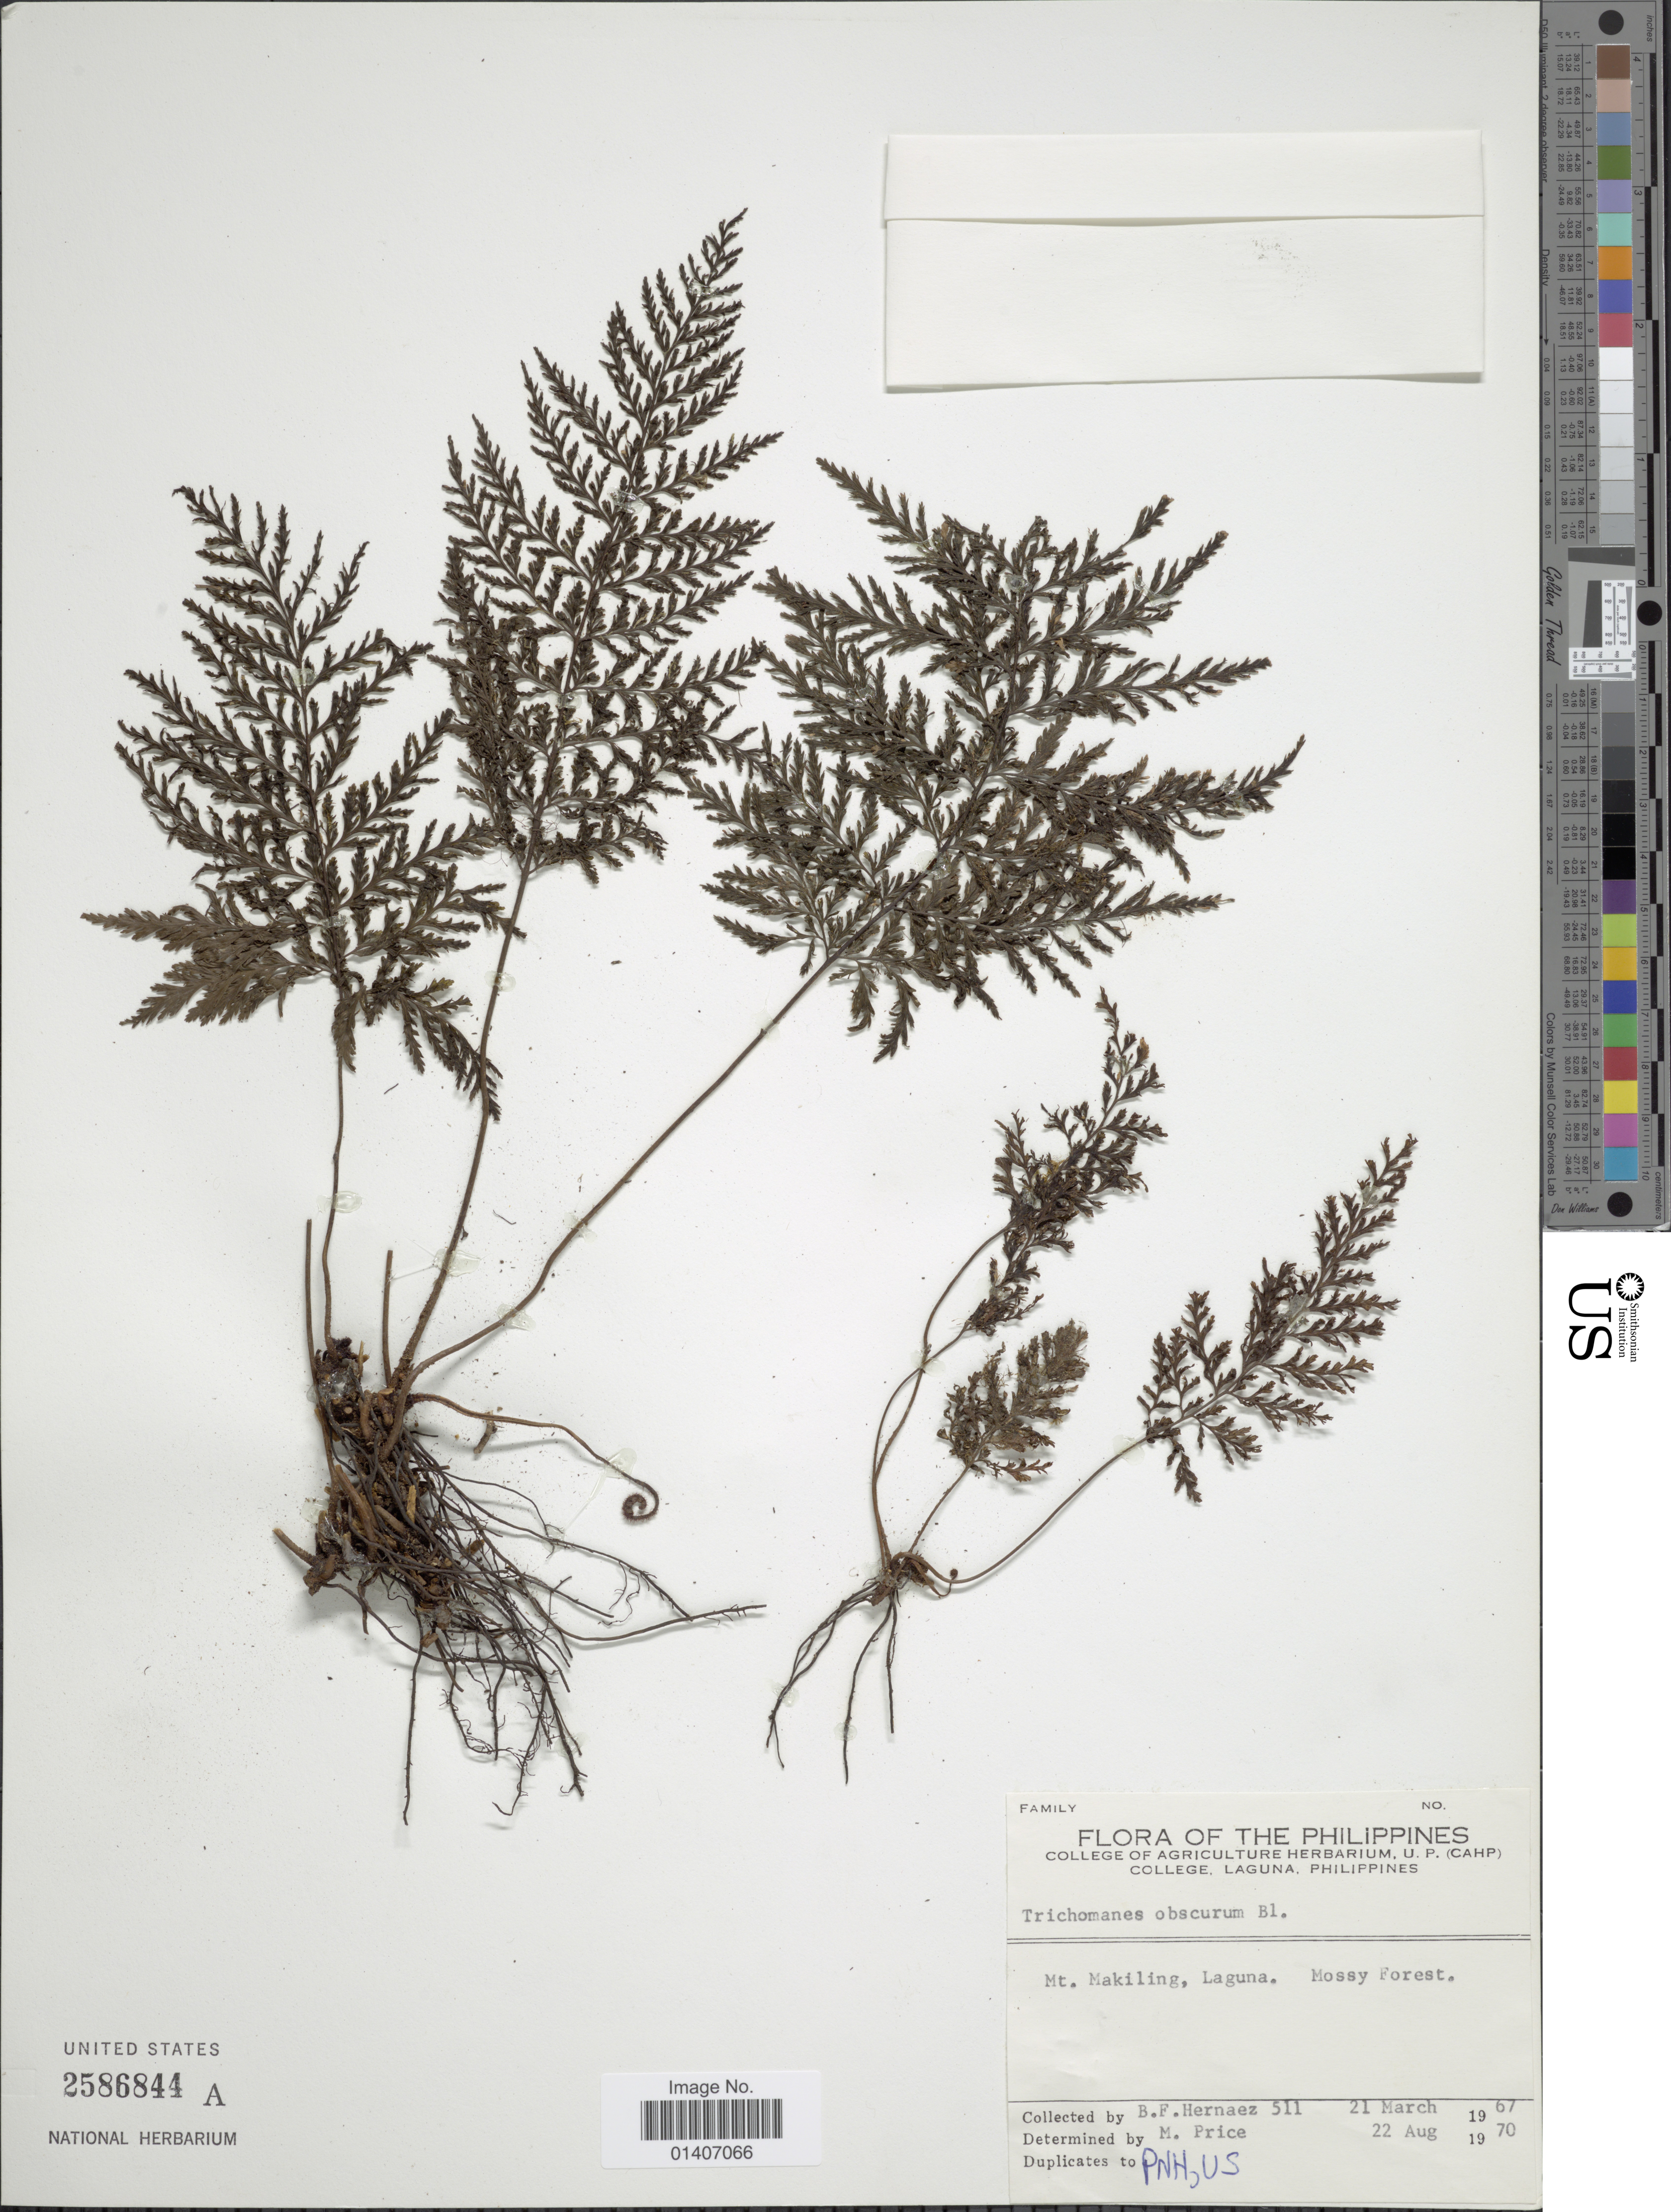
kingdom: Plantae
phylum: Tracheophyta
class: Polypodiopsida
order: Hymenophyllales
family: Hymenophyllaceae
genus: Abrodictyum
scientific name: Abrodictyum obscurum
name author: (Blume) Ebihara & K. Iwats.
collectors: B. Hernaez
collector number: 511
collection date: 1967-03-21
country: Philippines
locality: Mt. Makiling, Laguna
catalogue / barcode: US 2586844A